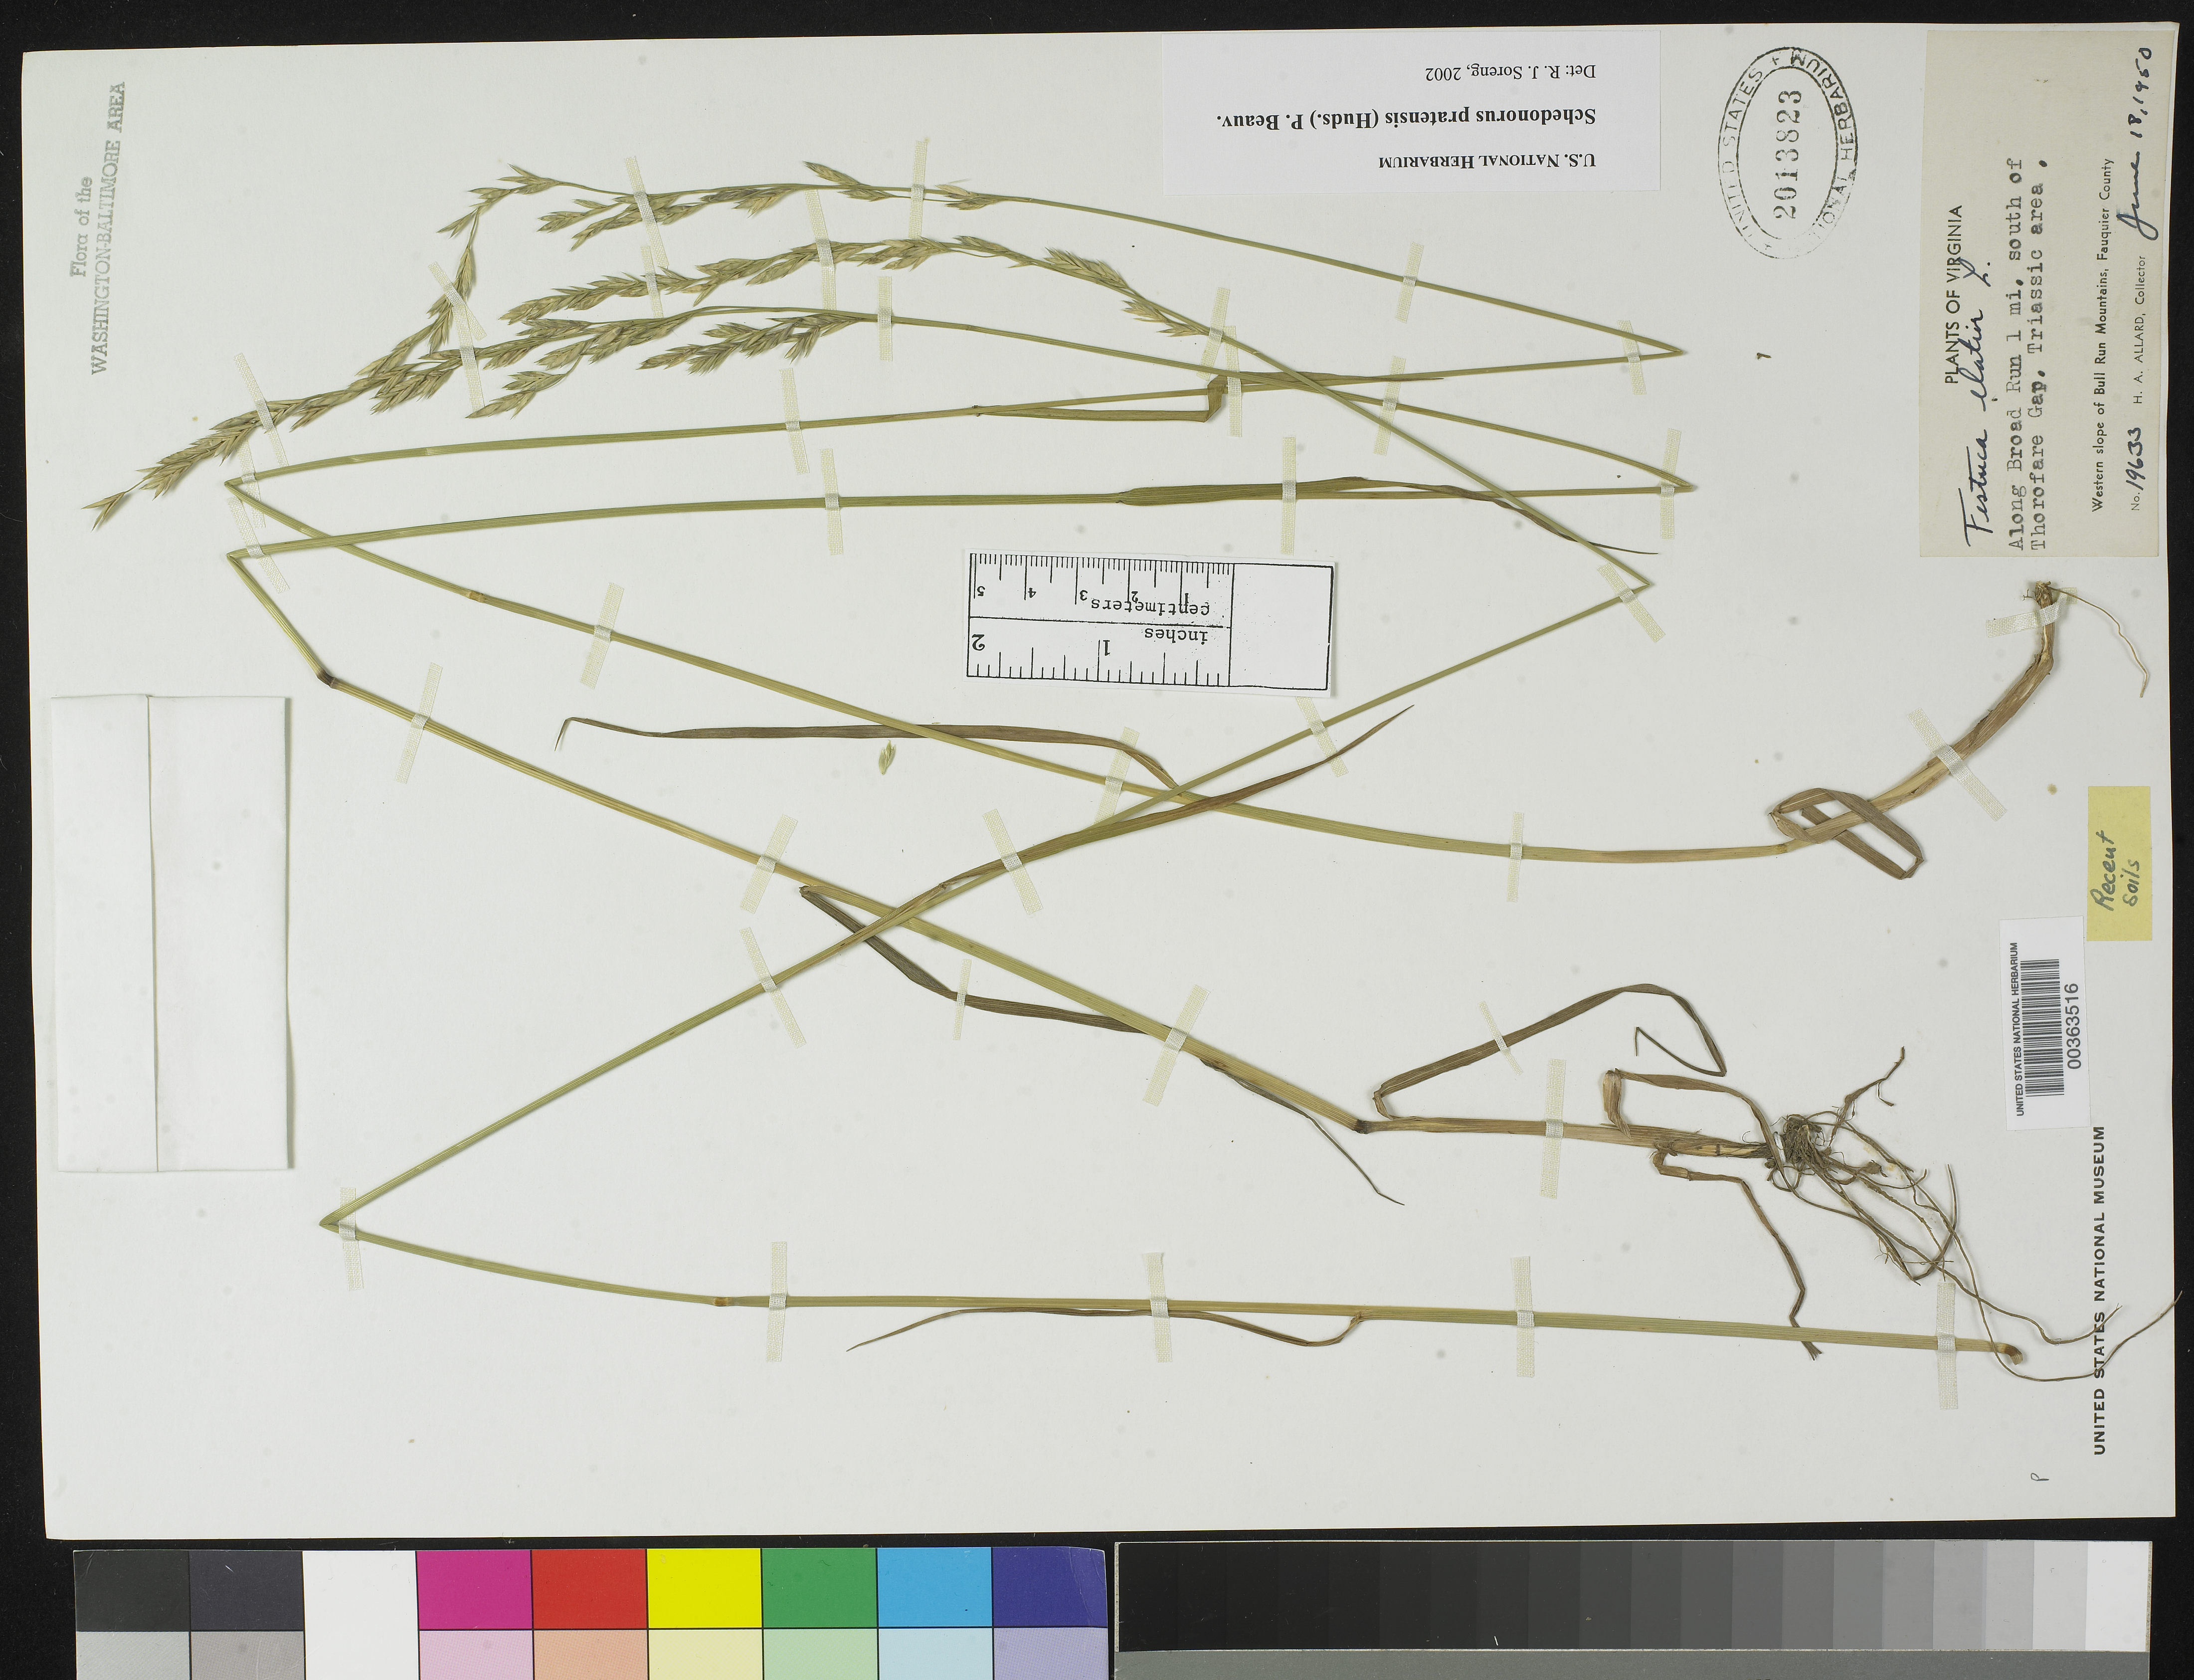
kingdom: Plantae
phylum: Tracheophyta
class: Liliopsida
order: Poales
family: Poaceae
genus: Lolium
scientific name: Lolium pratense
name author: (Huds.) Darbysh.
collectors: H. A. Allard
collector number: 19633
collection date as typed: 18 Jun 1950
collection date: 1950-06-18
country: United States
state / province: Virginia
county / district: Fauquier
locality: Broad Run, south of Thorofare Gap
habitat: Along run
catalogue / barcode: US 2013823